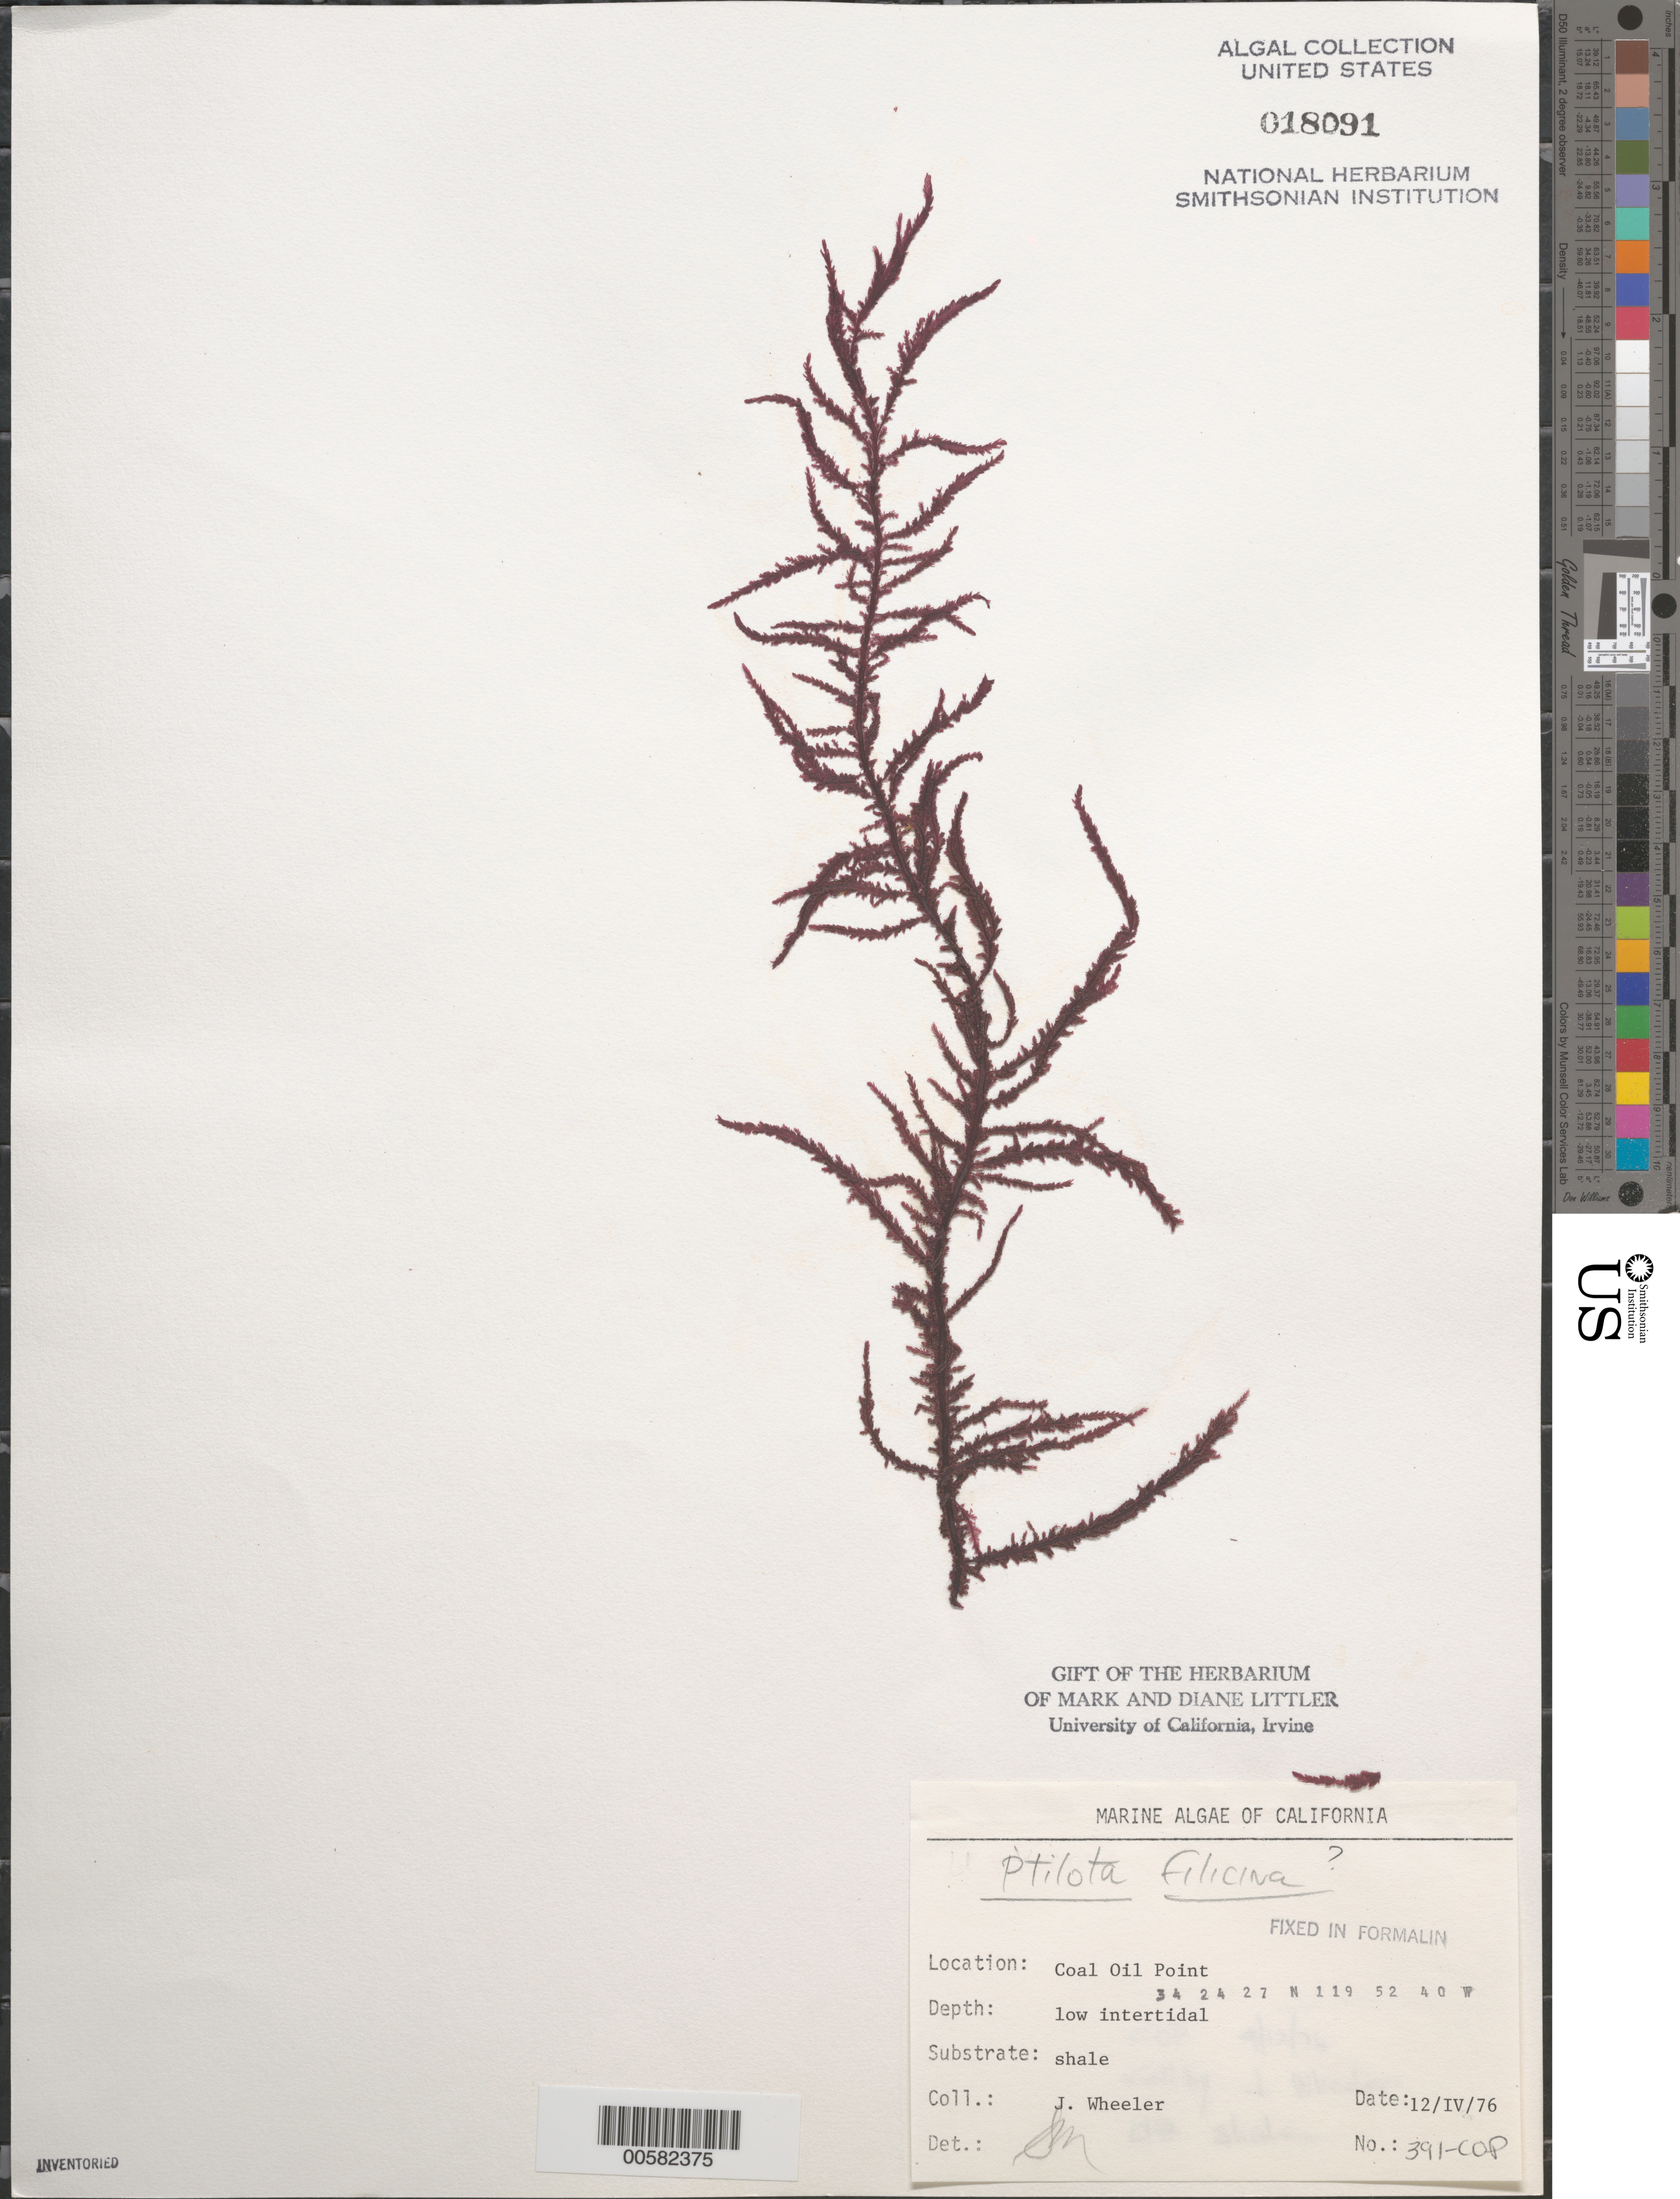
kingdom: Plantae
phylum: Rhodophyta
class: Florideophyceae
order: Ceramiales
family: Wrangeliaceae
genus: Ptilota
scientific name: Ptilota filicina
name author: J. Agardh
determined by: Murray, S. N.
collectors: J. L. Wheeler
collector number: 391-COP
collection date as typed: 12 Apr 1976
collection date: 1976-04-12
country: United States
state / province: California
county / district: Santa Barbara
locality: Coal Oil Point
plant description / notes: BLM-SOCALBIGHT Rocky Intertidal Survey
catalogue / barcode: US 18091